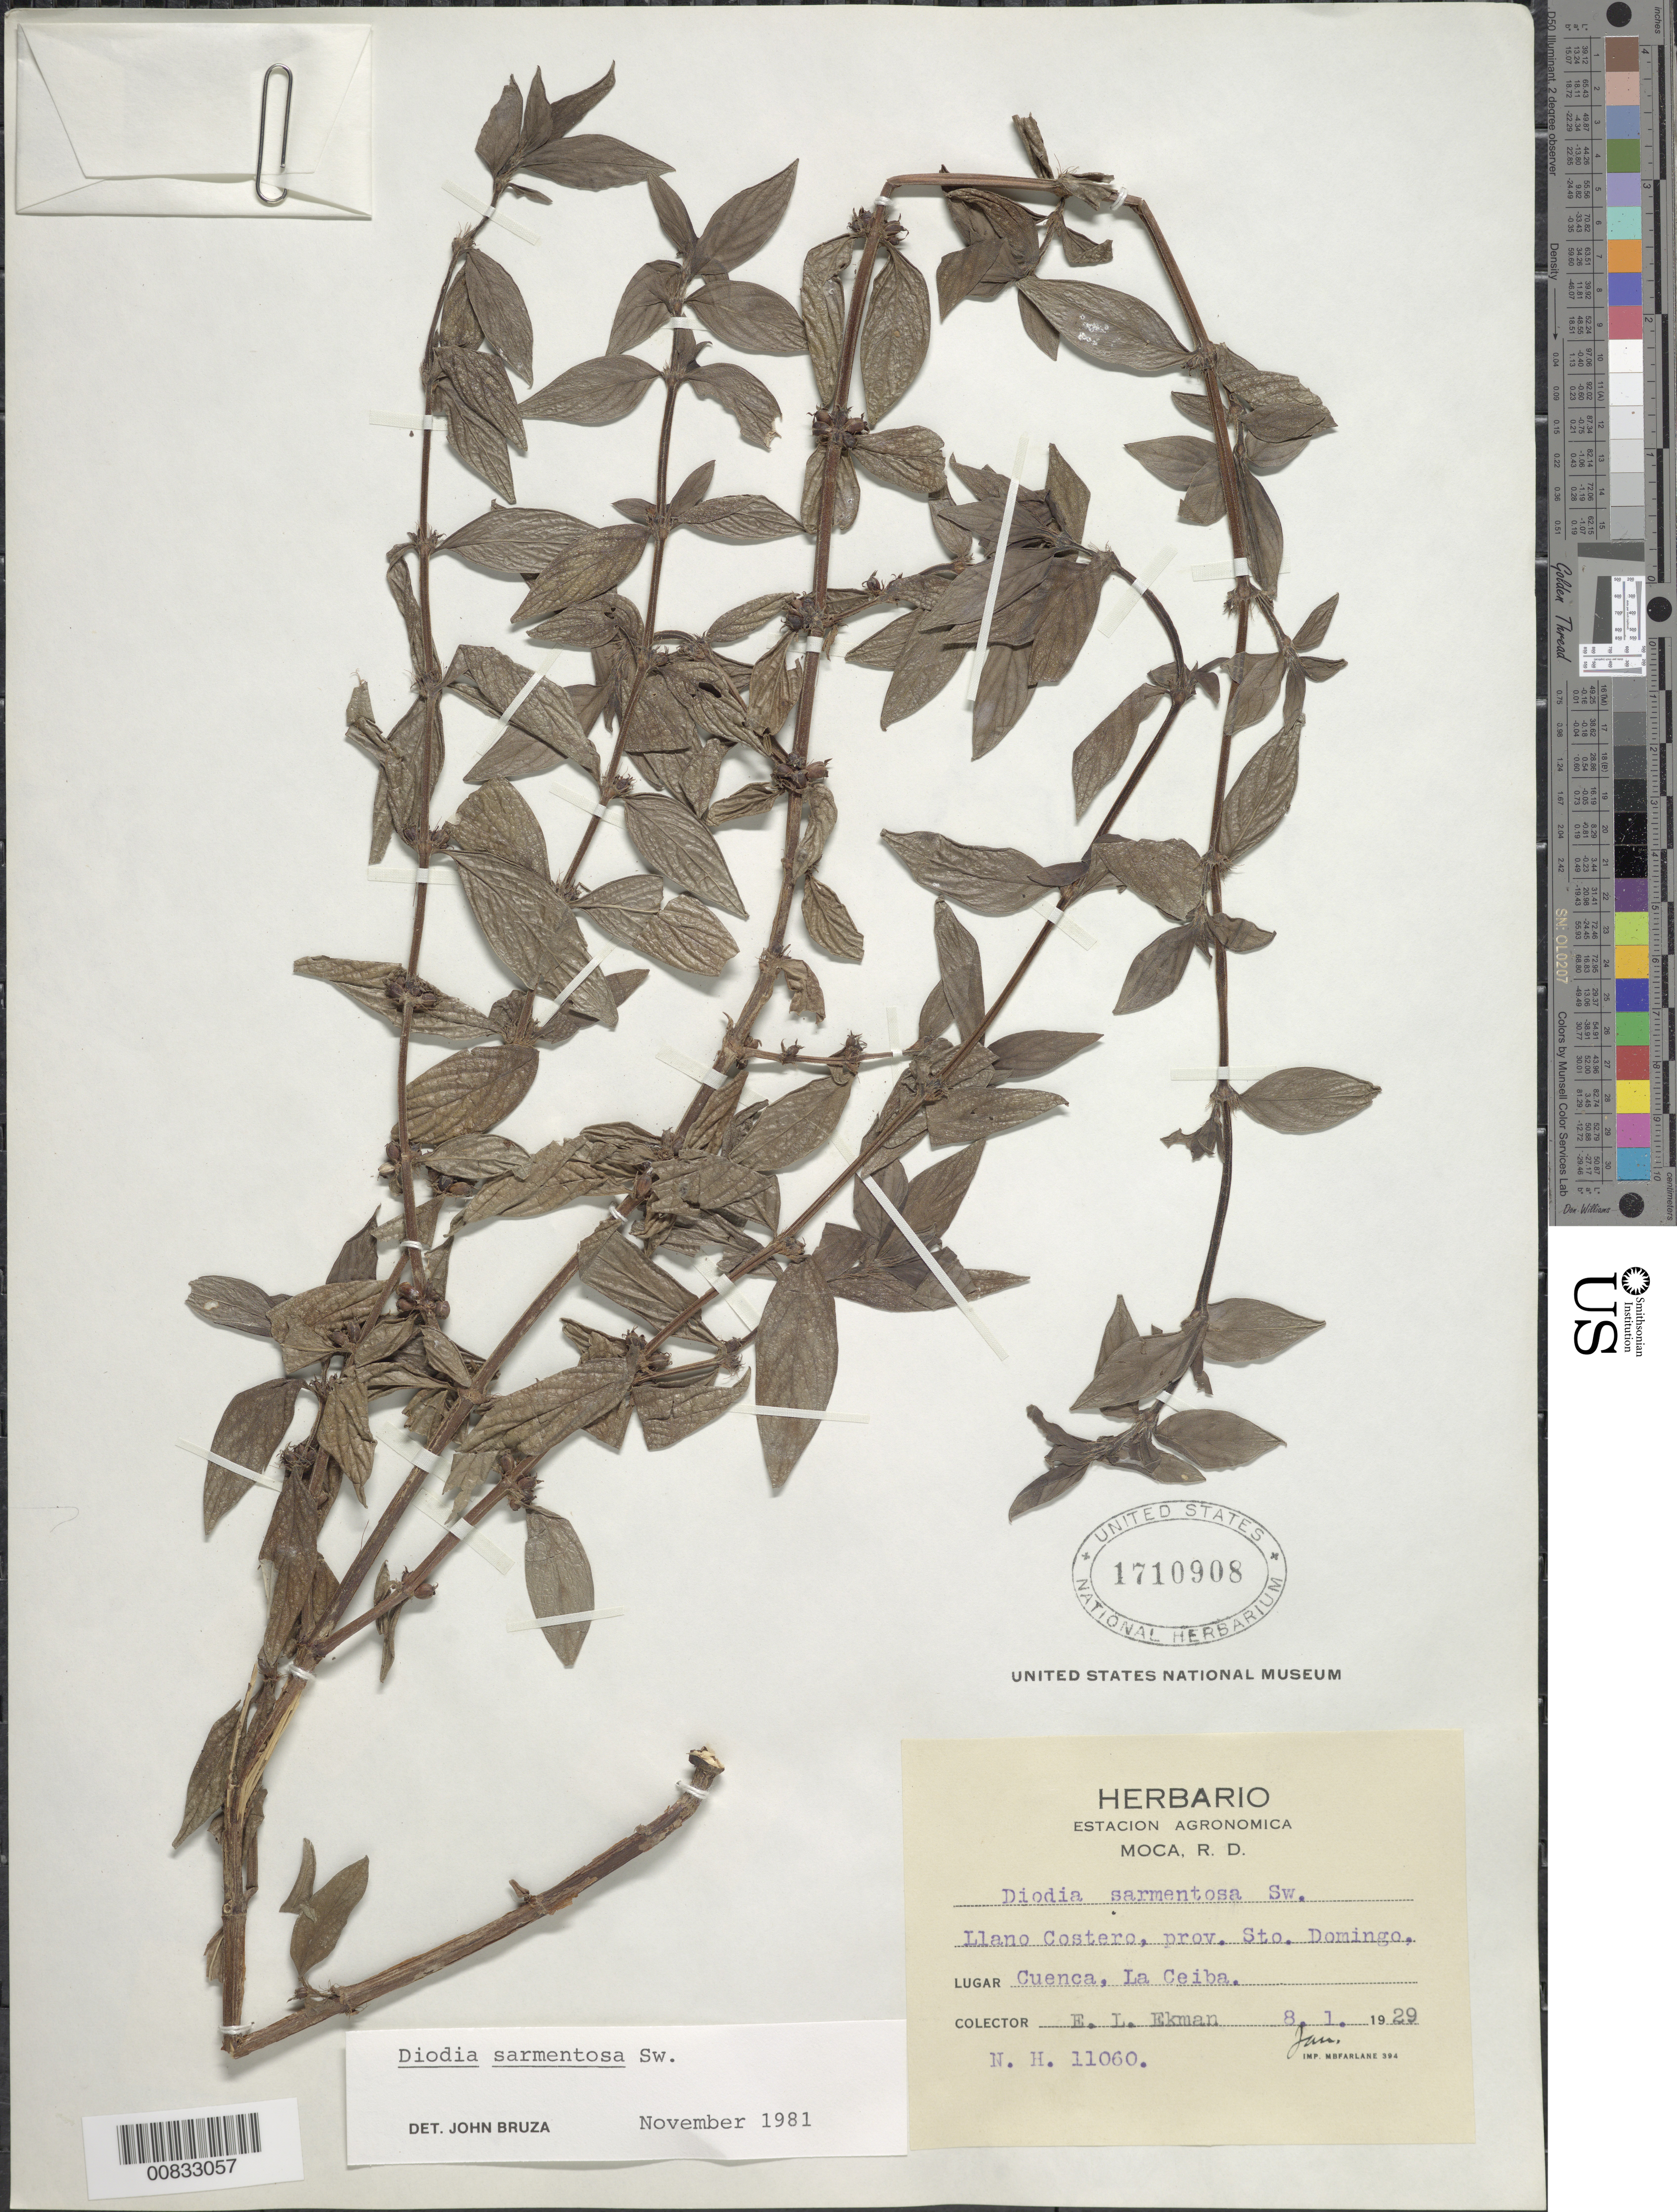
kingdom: Plantae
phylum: Tracheophyta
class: Magnoliopsida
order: Gentianales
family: Rubiaceae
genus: Diodia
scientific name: Diodia sarmentosa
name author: Sw.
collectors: E. L. Ekman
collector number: H 11060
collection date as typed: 08 Jan 1929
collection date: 1929-01-08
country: Dominican Republic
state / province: Distrito Nacional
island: Hispaniola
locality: Llano Costero, Cuenca, La Ceiba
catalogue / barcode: US 1710908